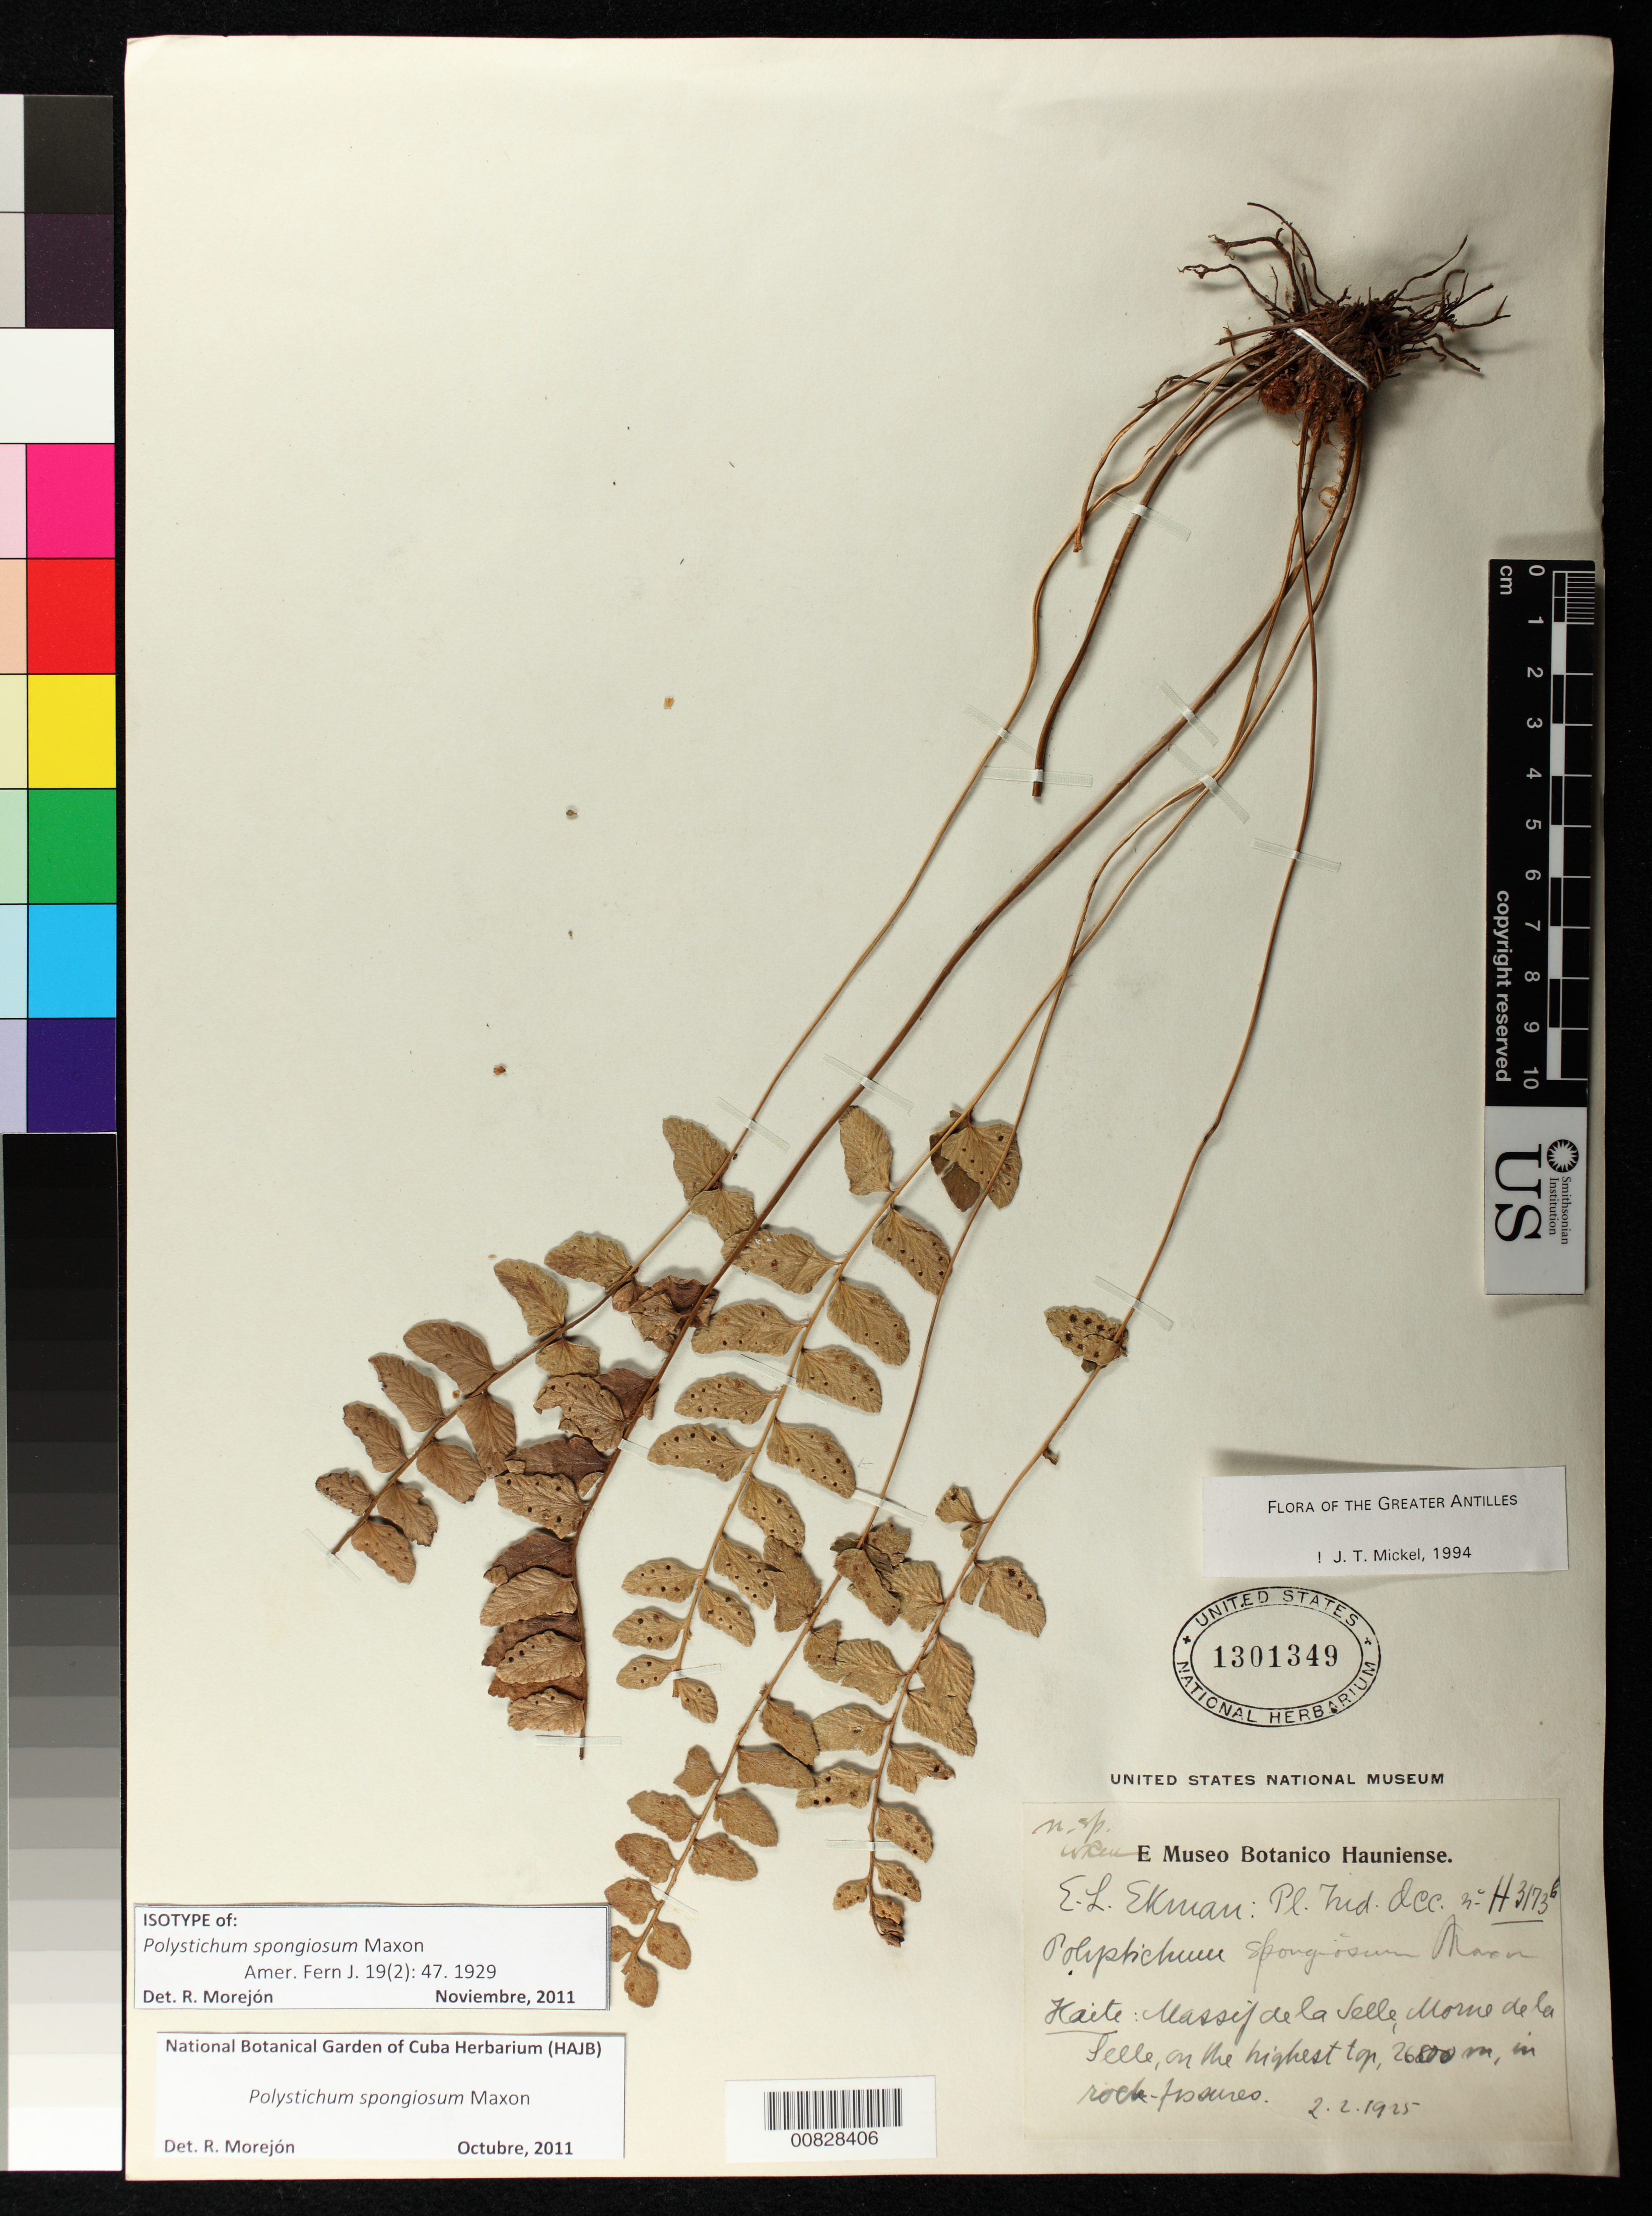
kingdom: Plantae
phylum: Tracheophyta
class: Polypodiopsida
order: Polypodiales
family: Dryopteridaceae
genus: Polystichum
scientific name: Polystichum spongiosum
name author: Maxon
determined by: Mickel, J. T., (NY), New York Botanical Garden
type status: Isotype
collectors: E. L. Ekman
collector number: H 3173b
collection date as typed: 02 Feb 1925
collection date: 1925-02-02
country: Haiti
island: Hispaniola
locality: Massif de la Selle, Morne de La Selle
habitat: On the highest top, in rock fissures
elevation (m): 2680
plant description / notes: Annotated as isotype by R. Morejón (2011) but bears label with different elevation (as noted in protologue) and may be paratype rather than isotype.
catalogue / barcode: US 1301349